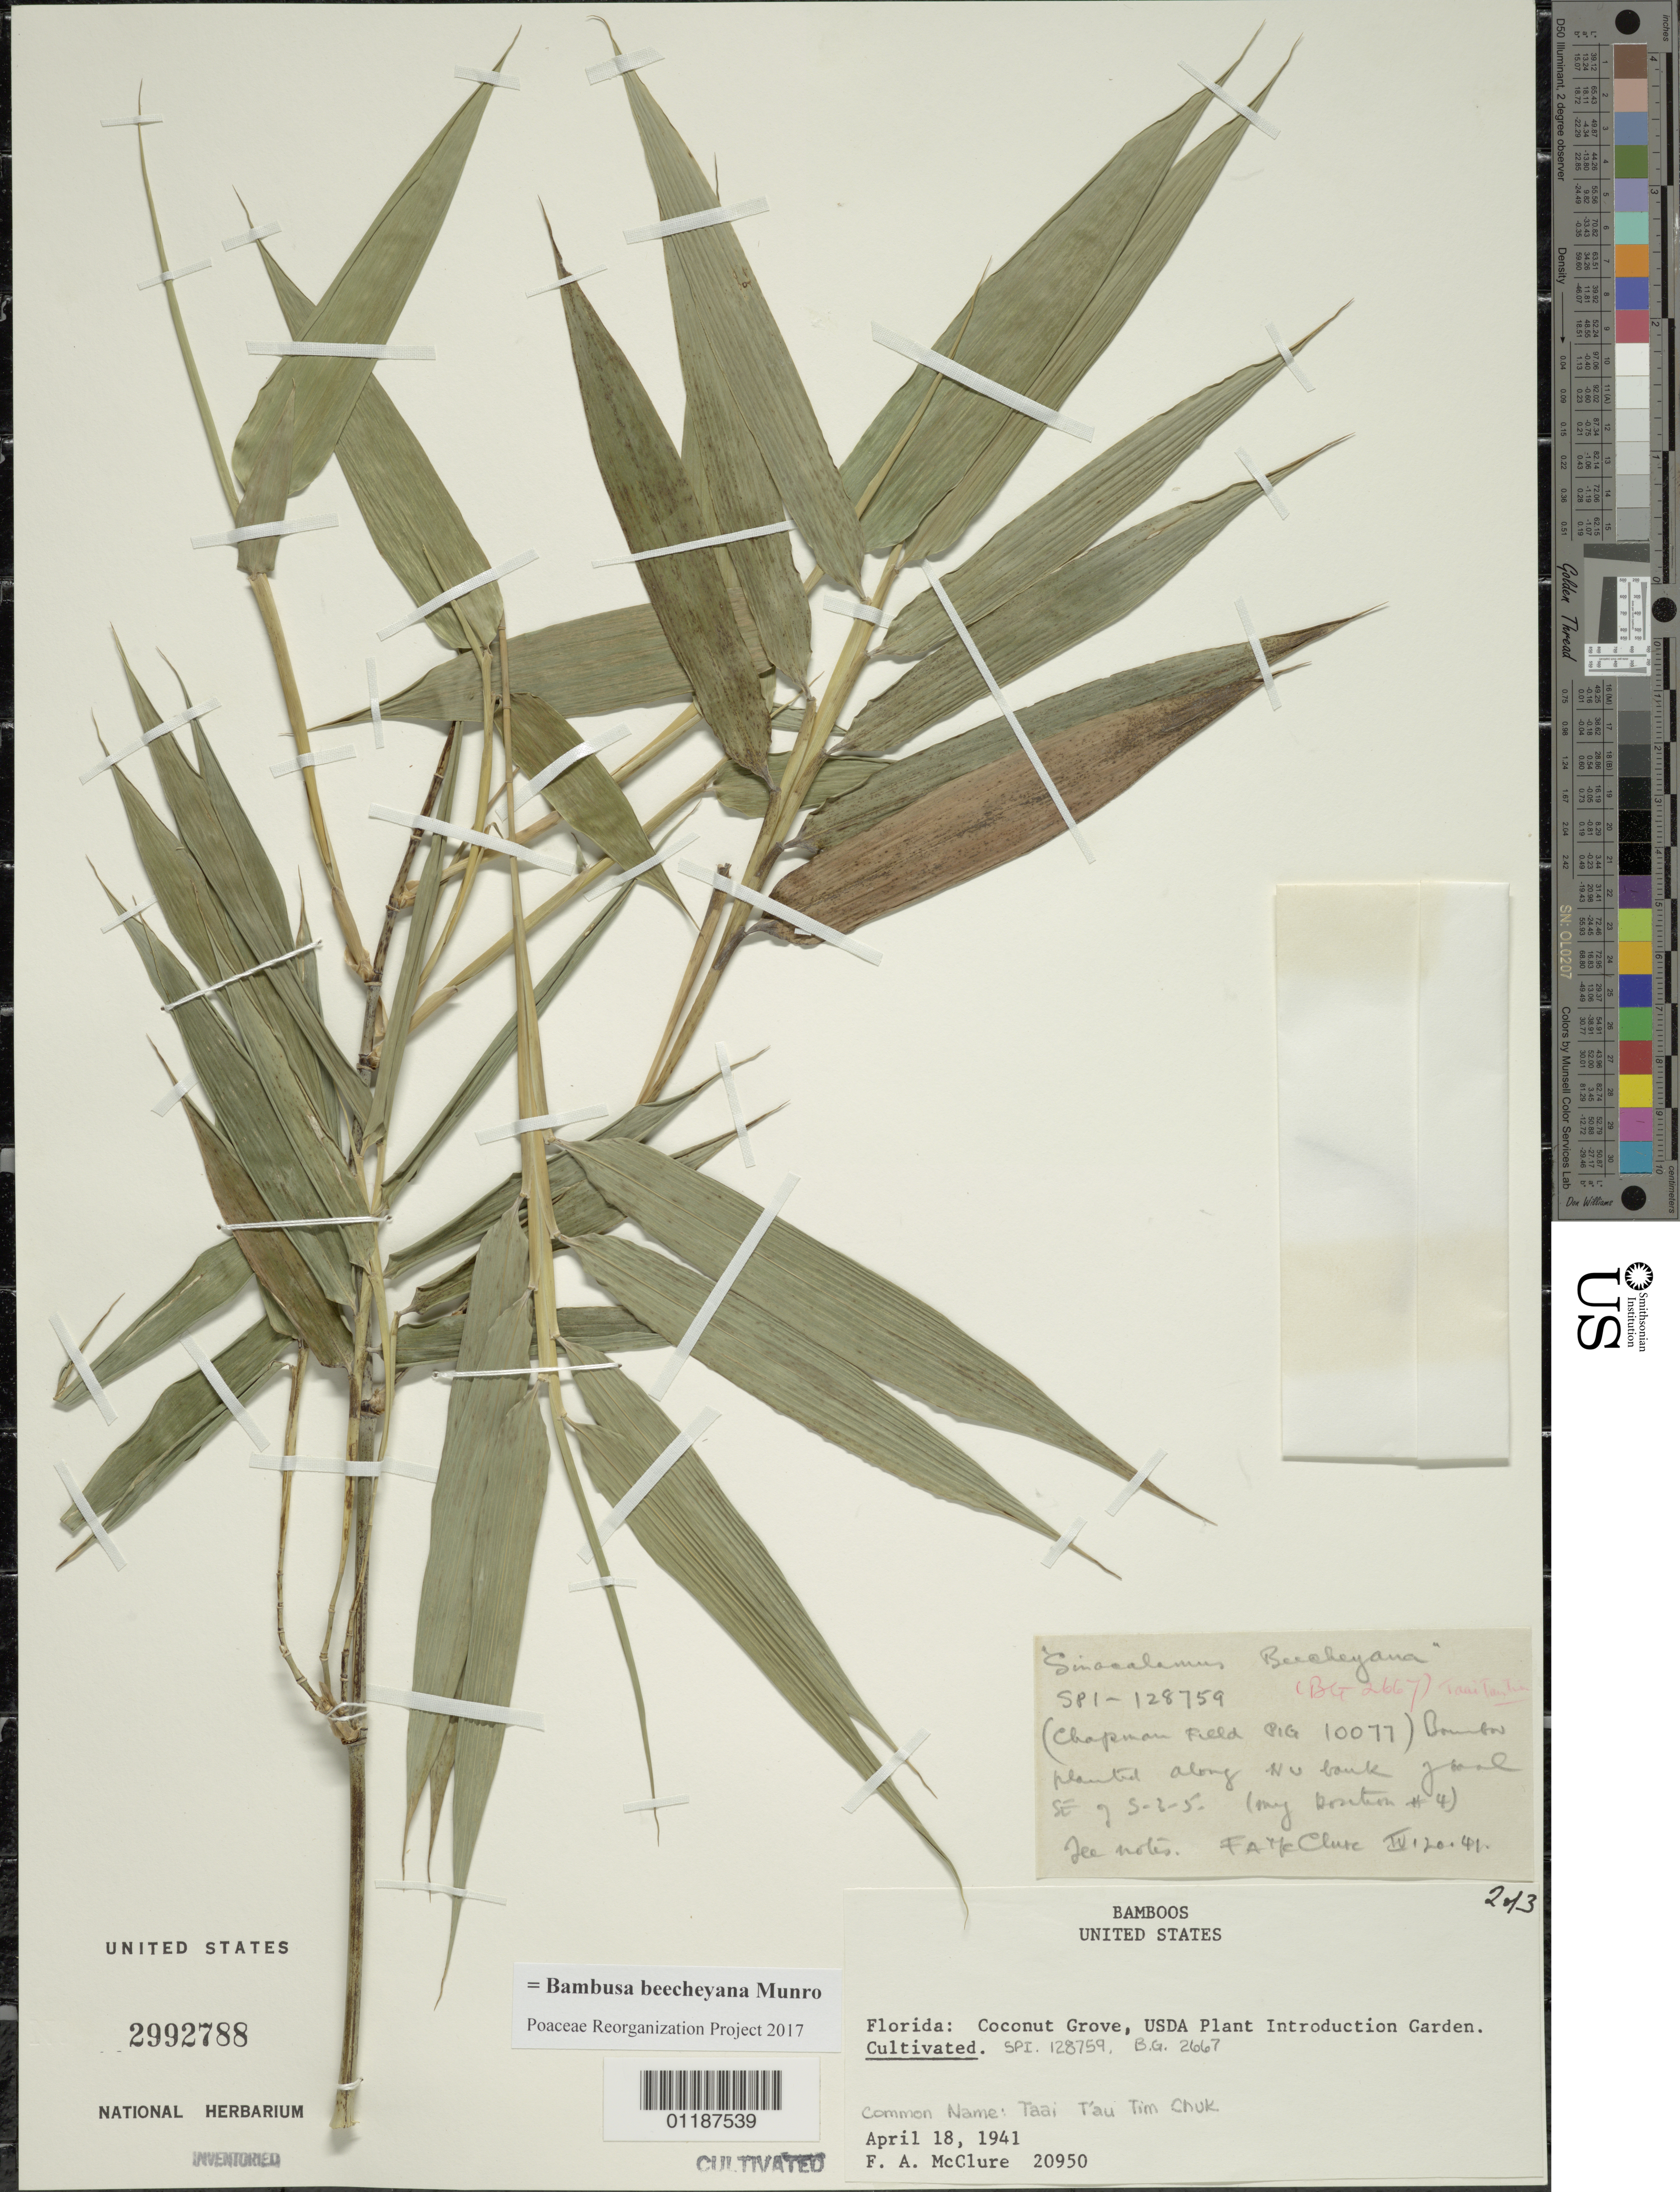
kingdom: Plantae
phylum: Tracheophyta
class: Liliopsida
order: Poales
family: Poaceae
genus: Bambusa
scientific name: Bambusa beecheyana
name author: Munro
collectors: F. A. McClure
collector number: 20950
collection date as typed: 18 Apr 1941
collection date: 1941-04-18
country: United States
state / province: Florida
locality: Coconut Grove, USDA Plant Introduciton Garden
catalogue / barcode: US 2992788